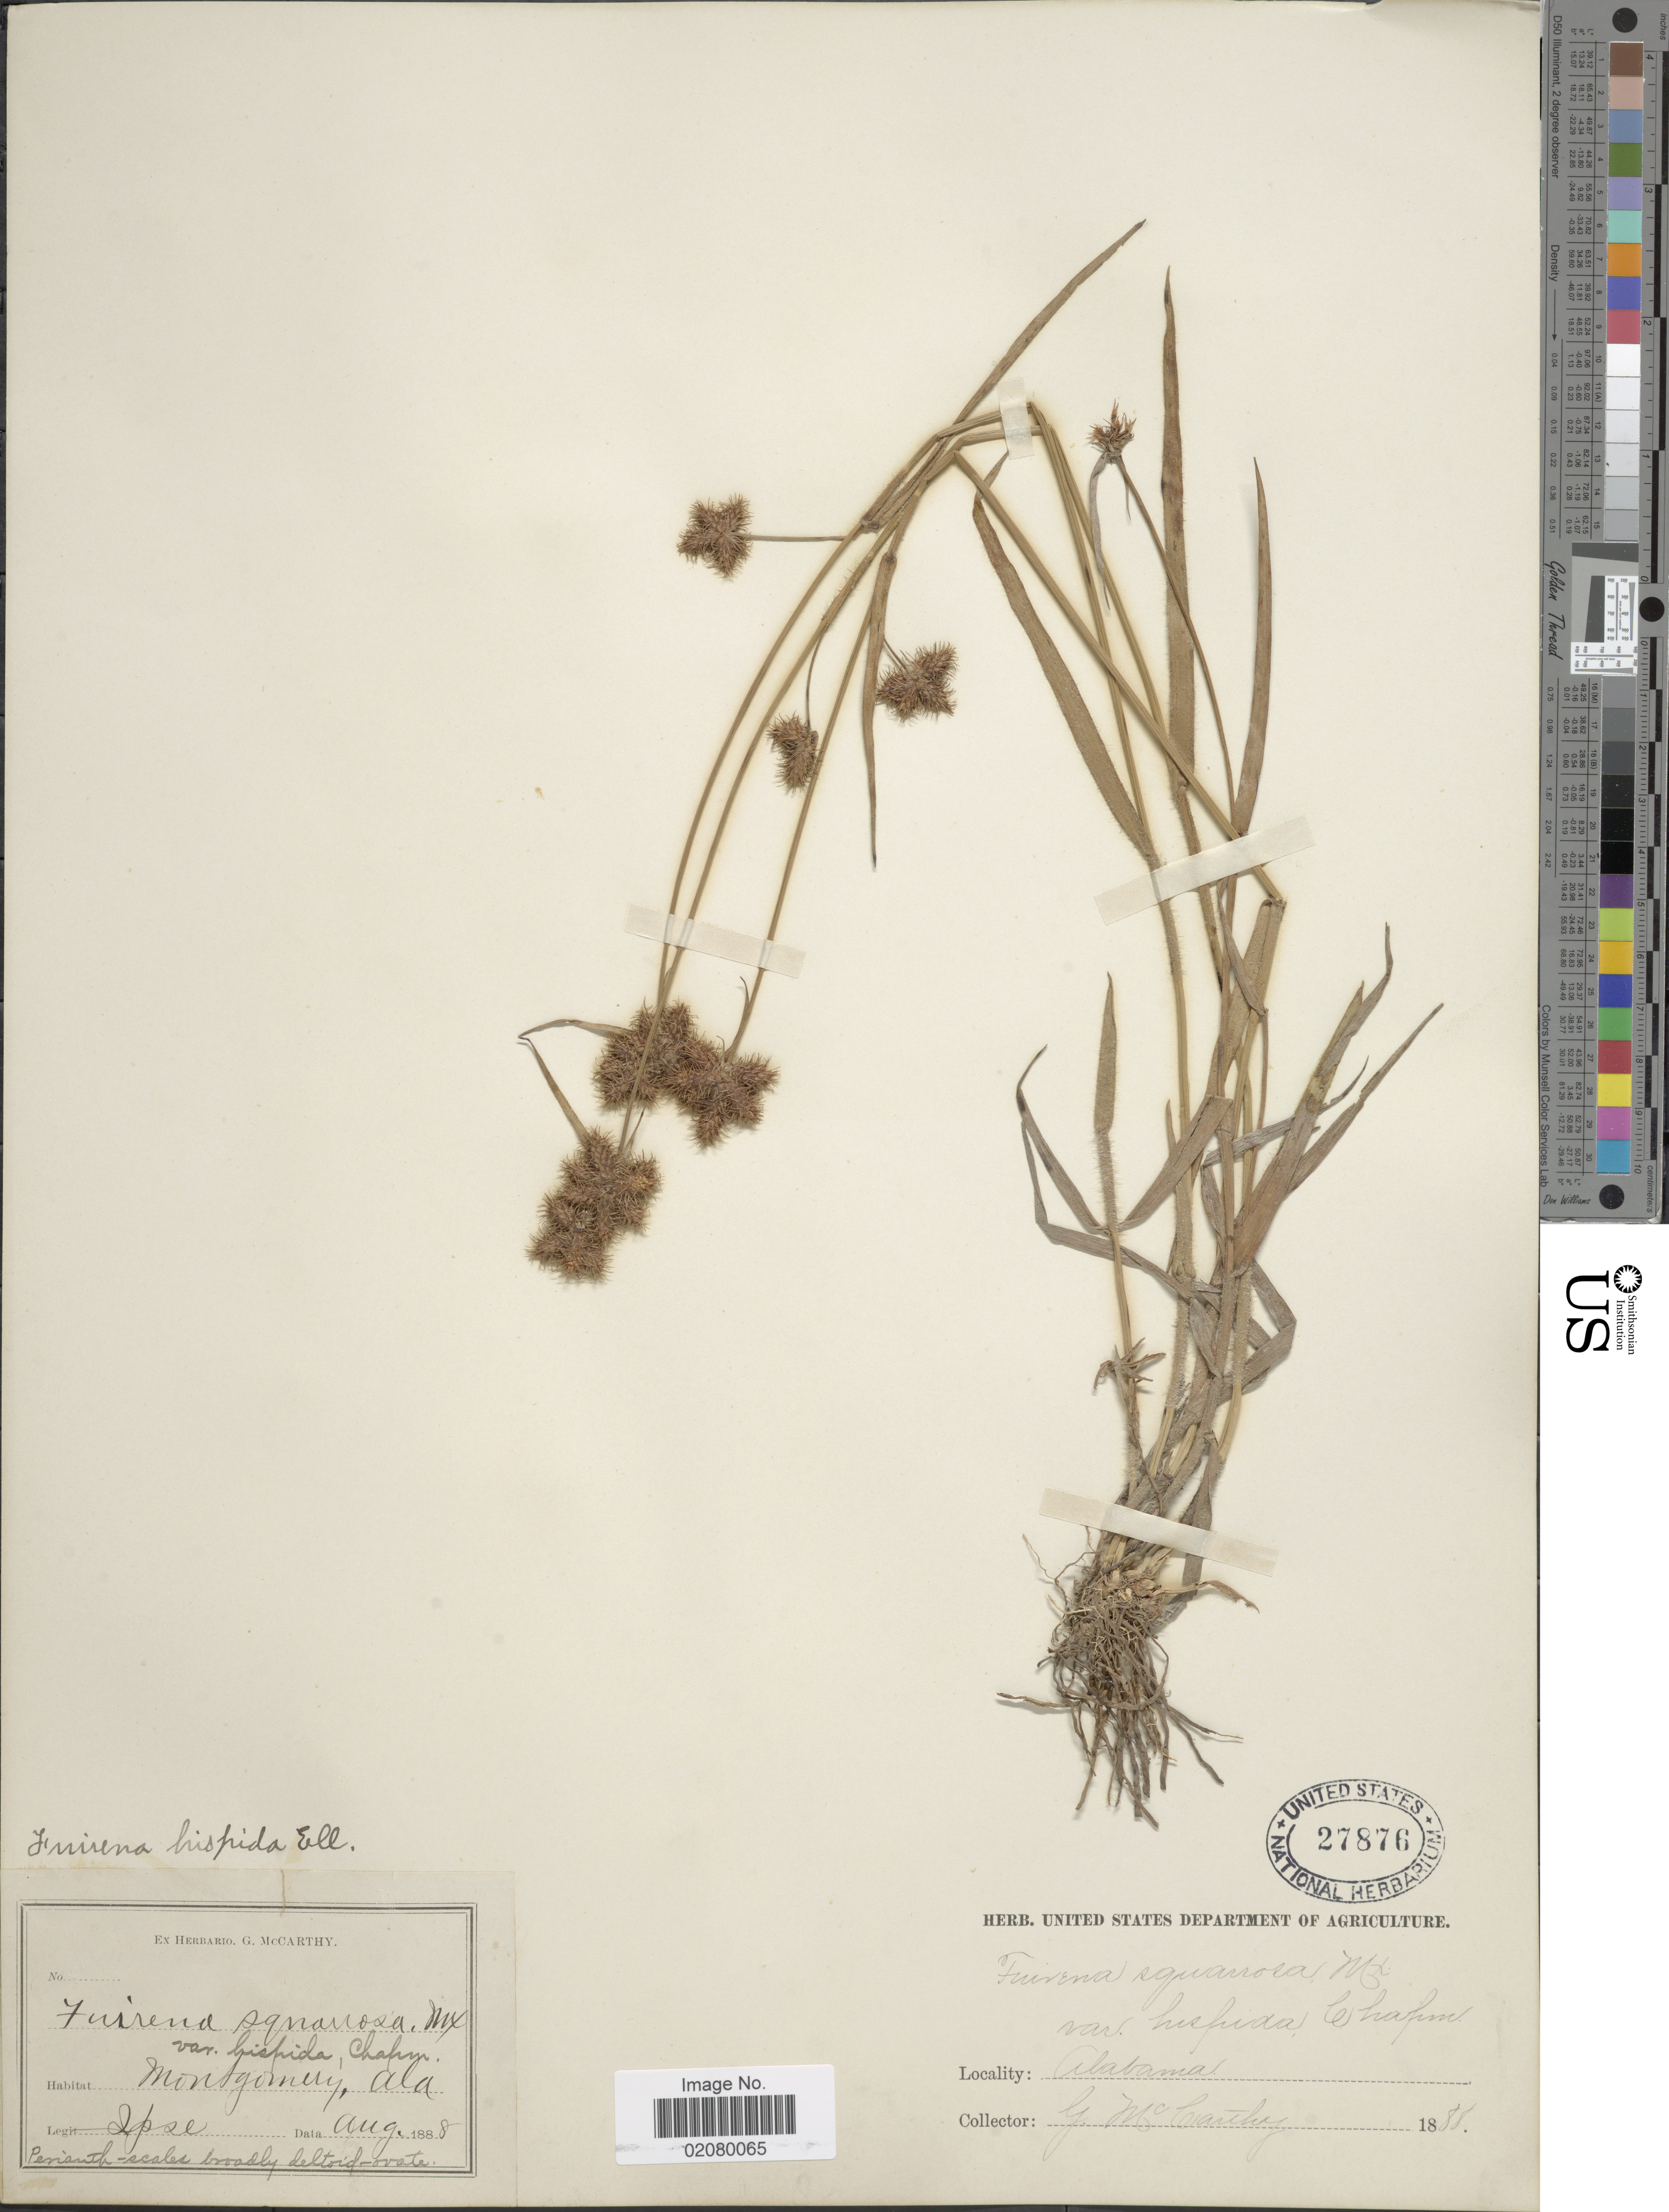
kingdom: Plantae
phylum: Tracheophyta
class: Liliopsida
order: Poales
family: Cyperaceae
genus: Fuirena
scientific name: Fuirena squarrosa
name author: Michx.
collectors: G. McCarthy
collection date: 1888-08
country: United States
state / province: Alabama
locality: Montgomerey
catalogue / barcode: US 27876